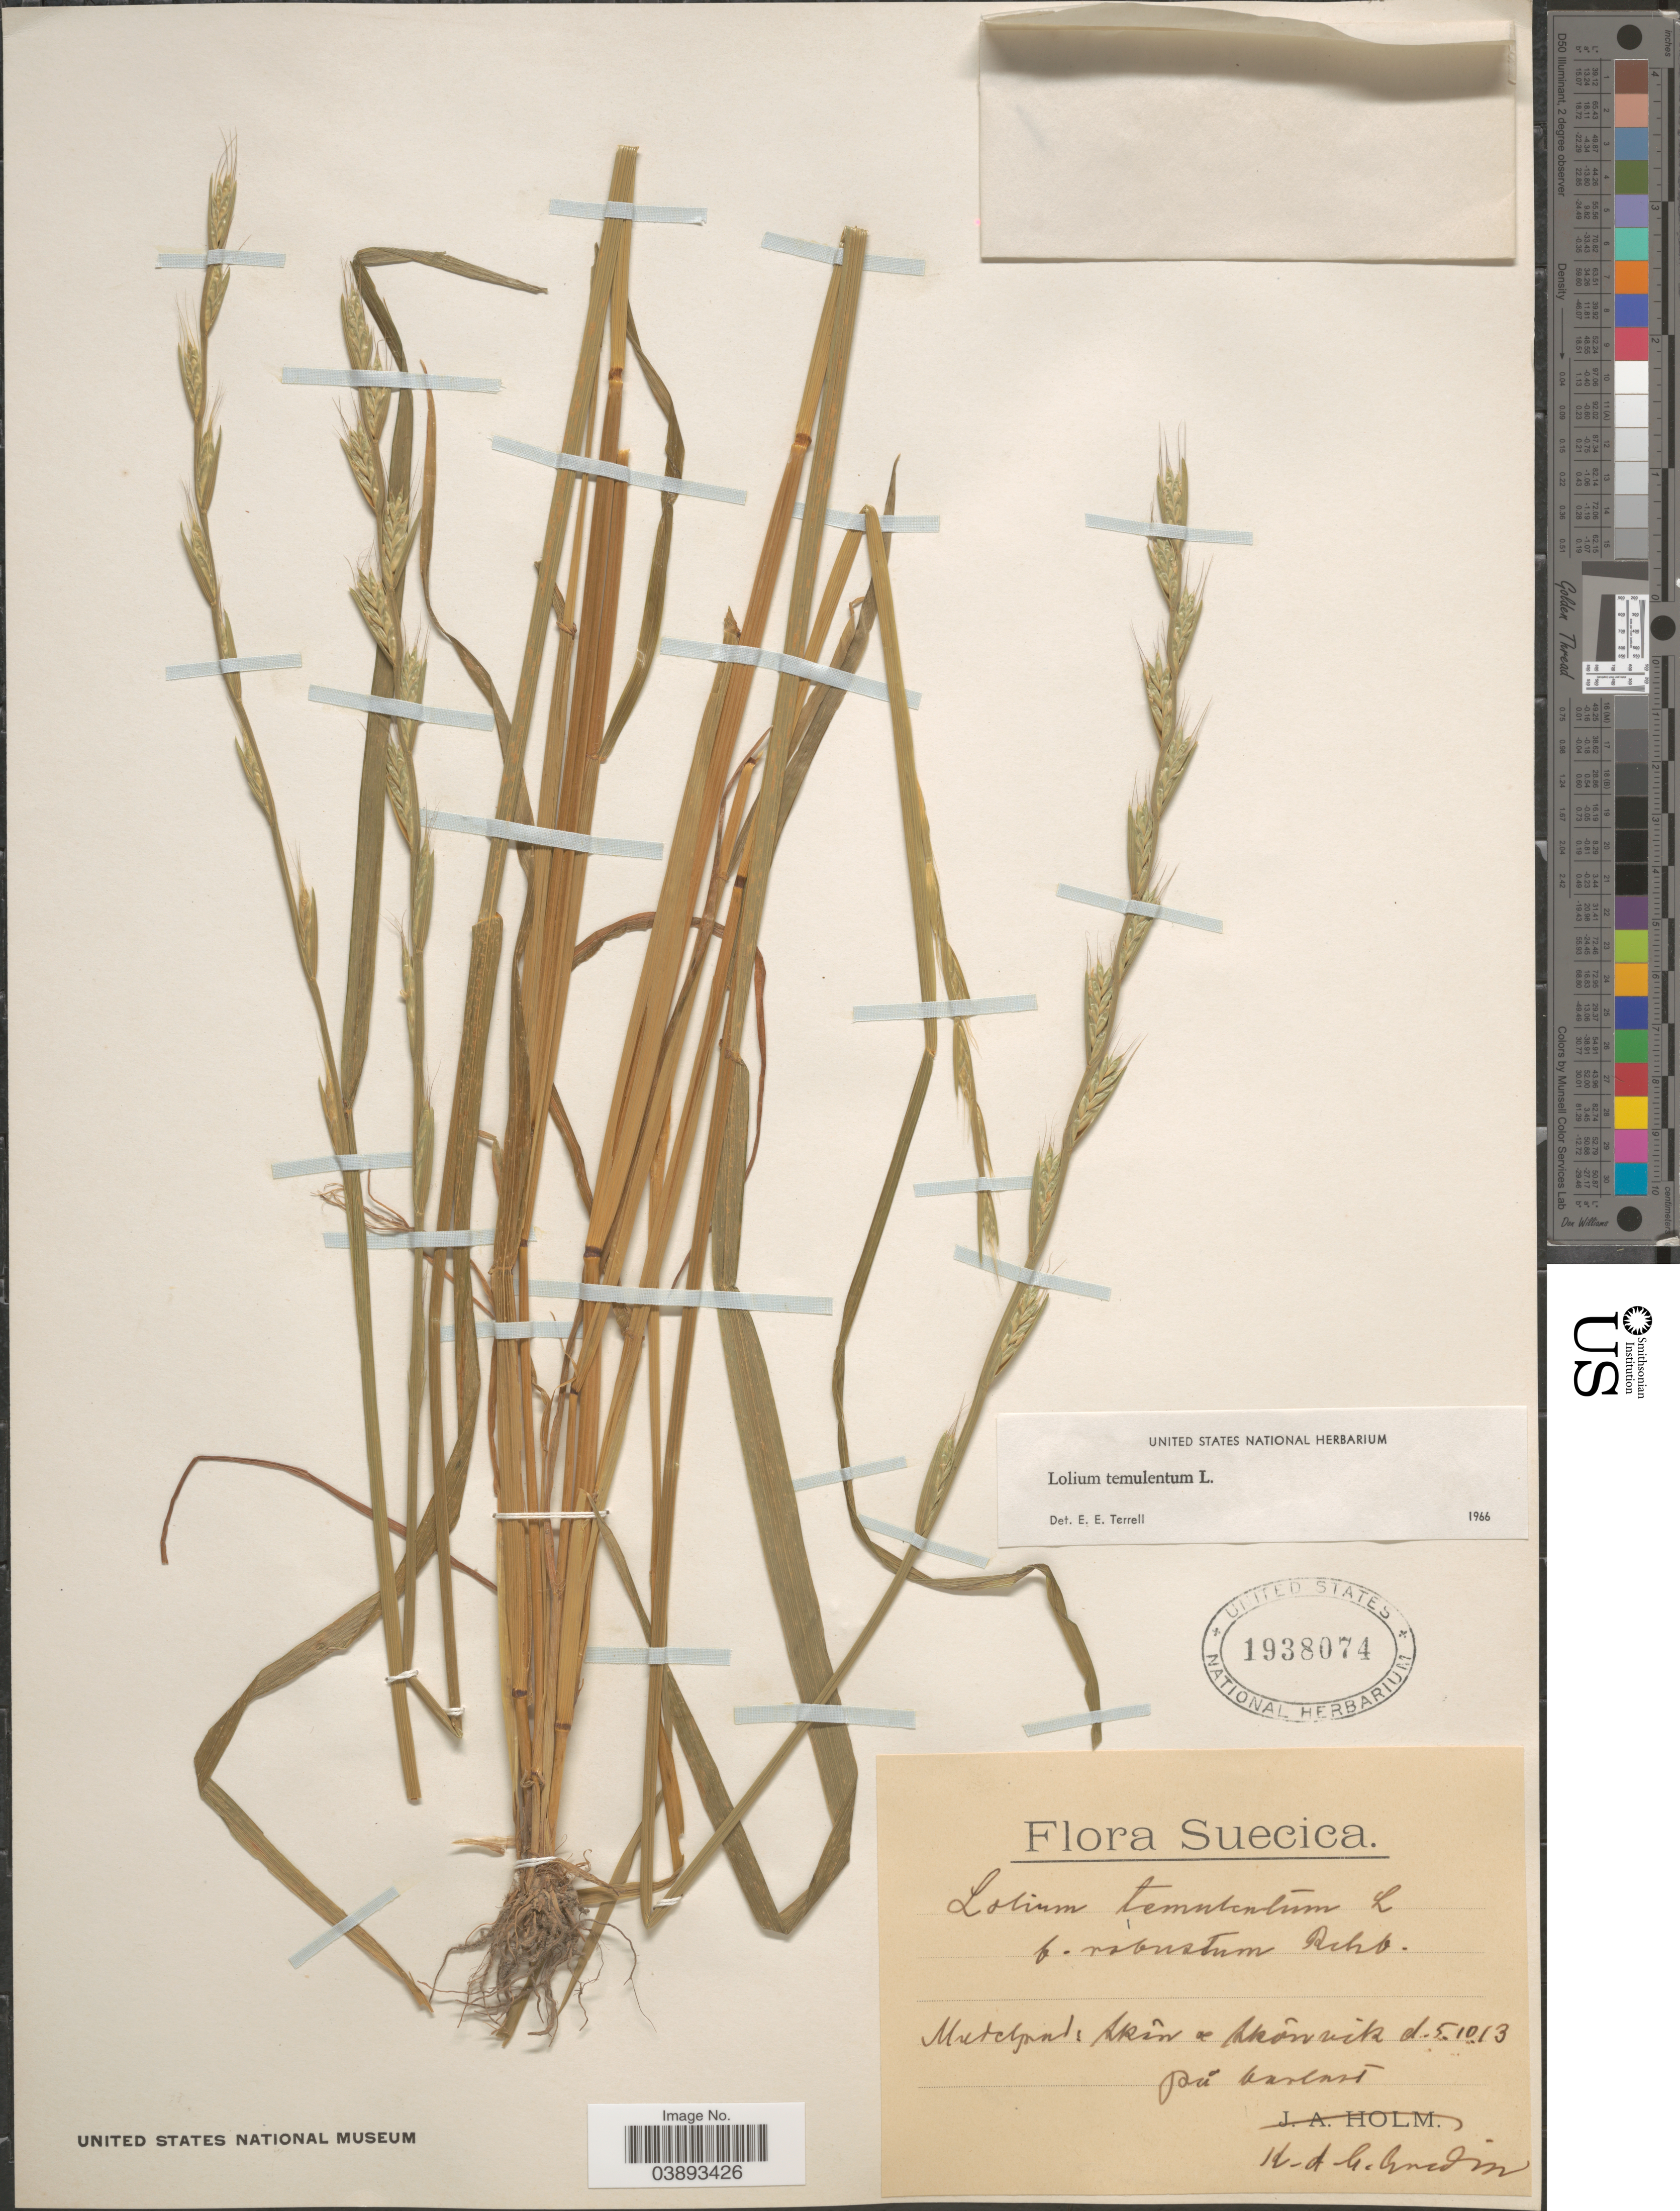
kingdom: Plantae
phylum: Tracheophyta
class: Liliopsida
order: Poales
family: Poaceae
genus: Lolium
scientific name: Lolium temulentum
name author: L.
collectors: K. Gredin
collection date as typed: Transcribed d/m/y: 5/10/13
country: Sweden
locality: Suecica. Medelpad: Skane de Skanvik. [interpreted]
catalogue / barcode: US 1938074